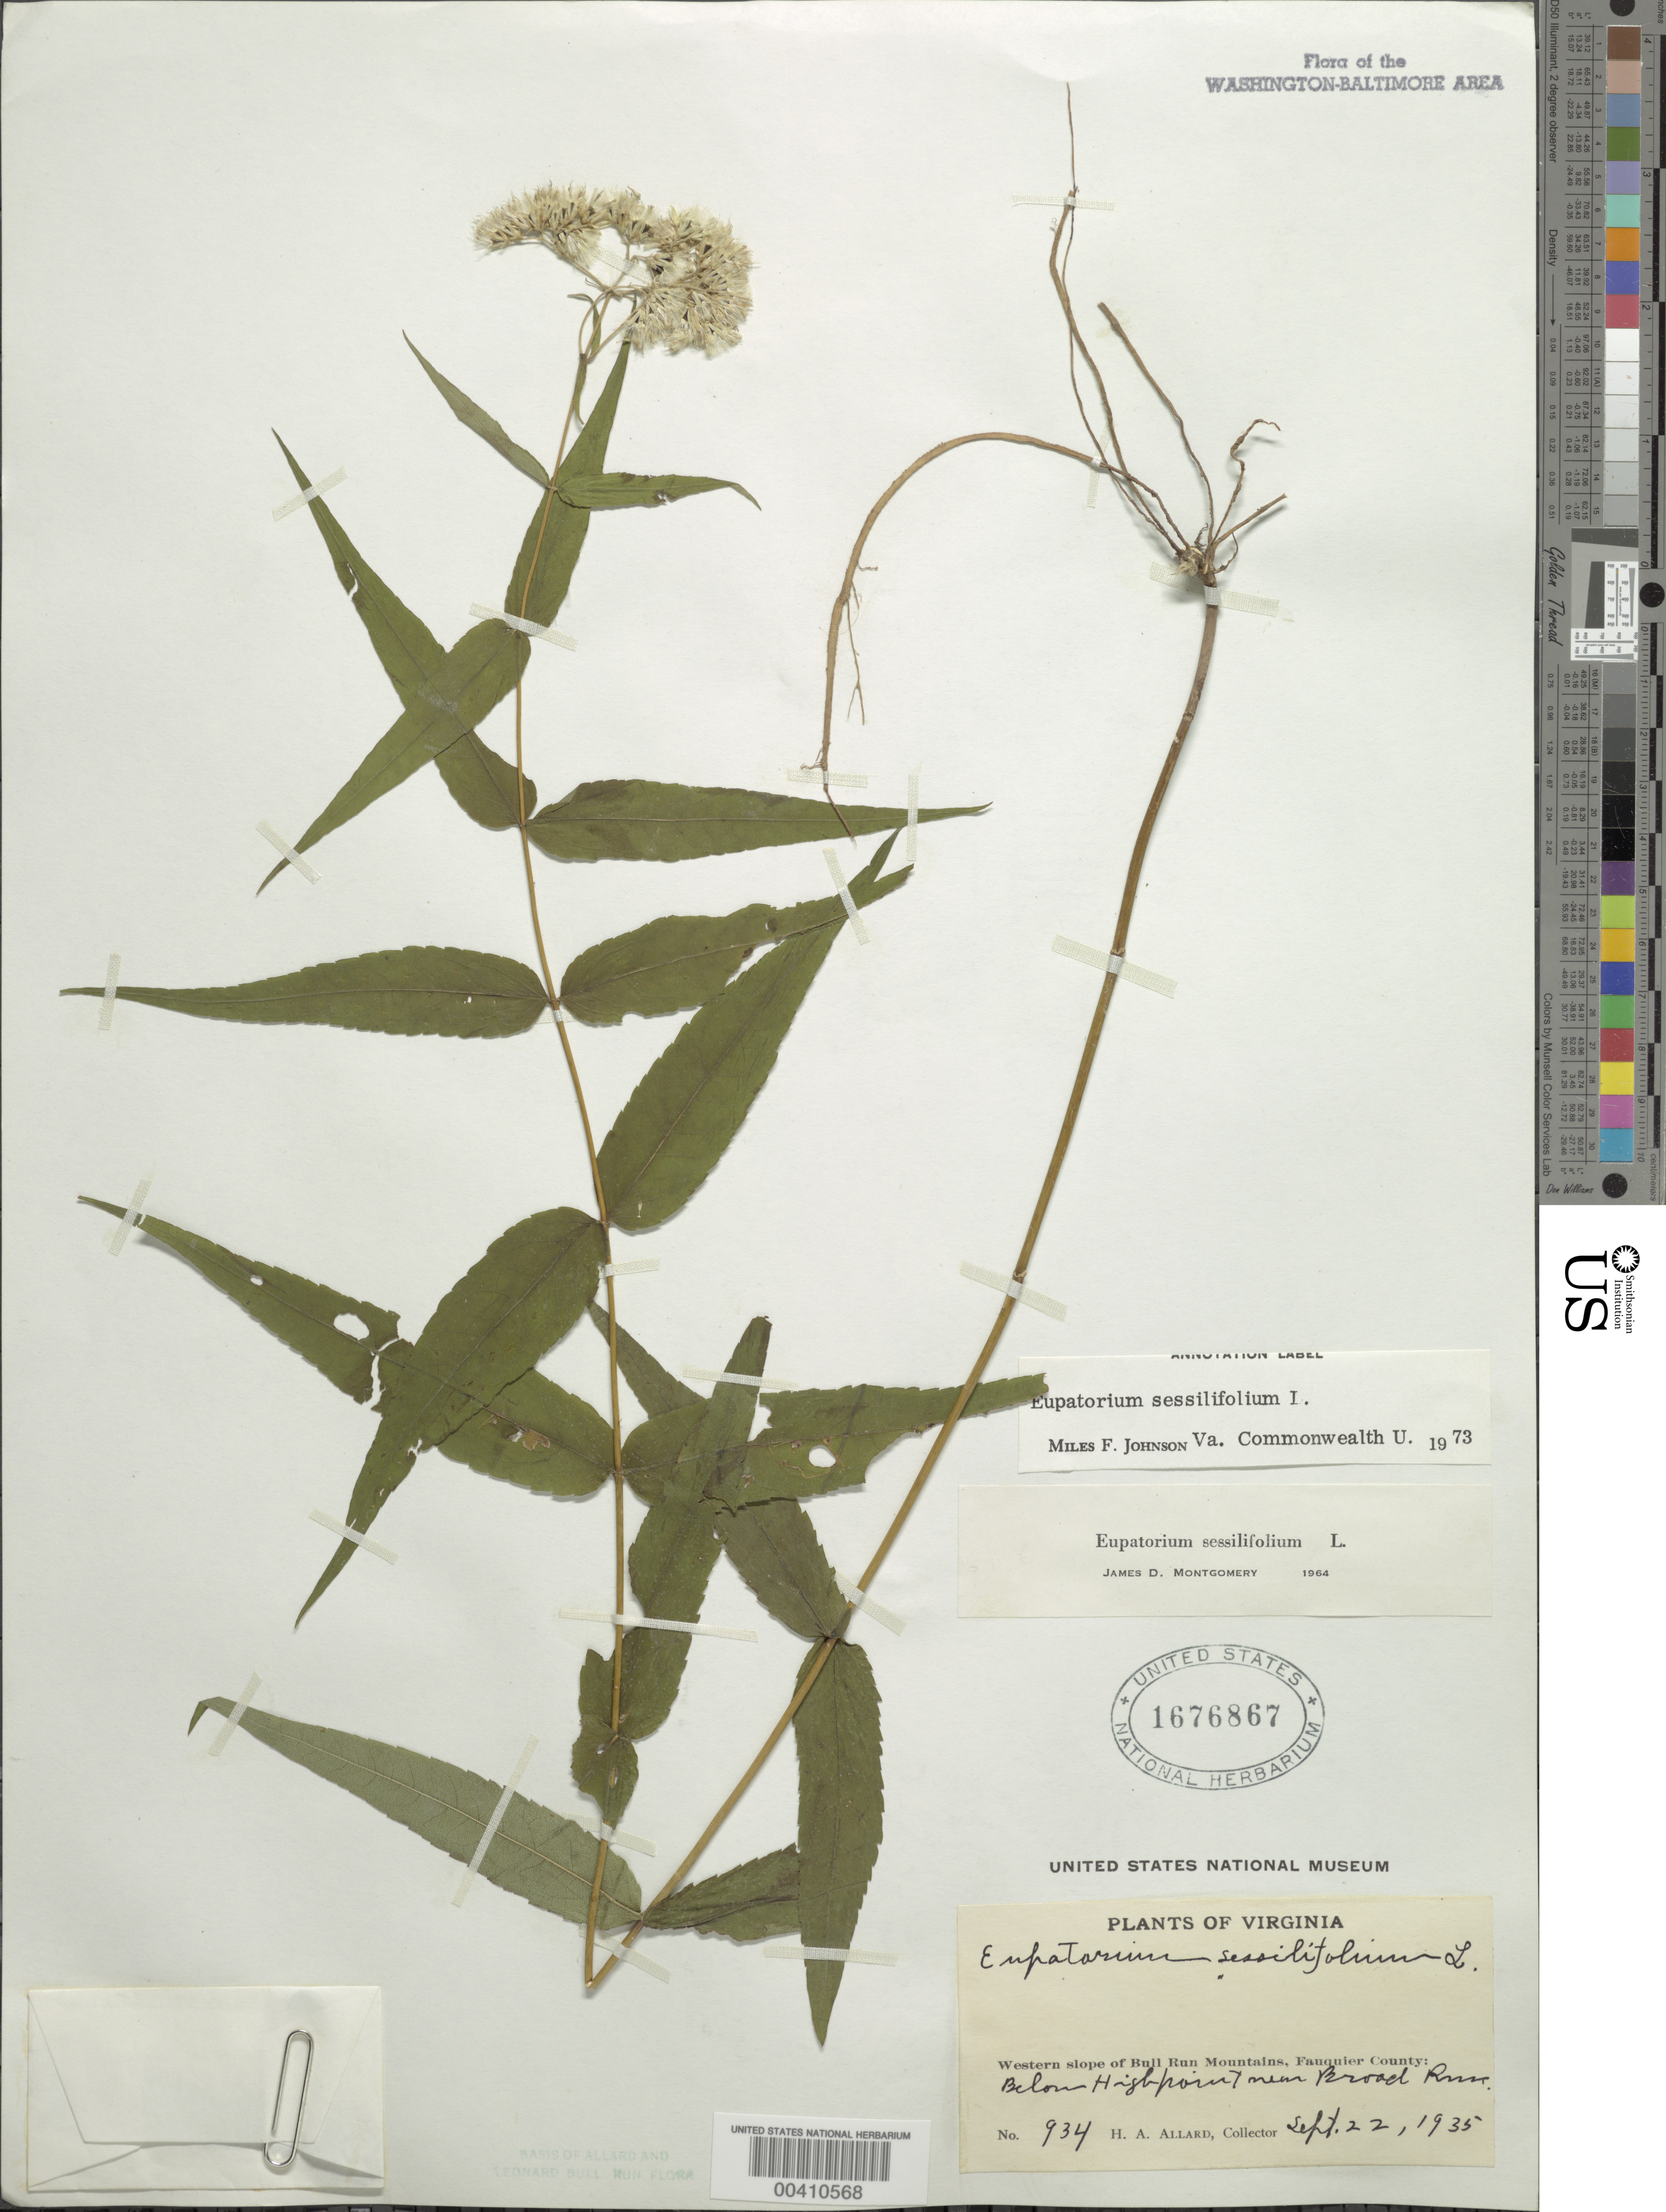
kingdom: Plantae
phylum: Tracheophyta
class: Magnoliopsida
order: Asterales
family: Asteraceae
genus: Eupatorium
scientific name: Eupatorium sessilifolium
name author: L.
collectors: H. A. Allard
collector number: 934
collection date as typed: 22 Sep 1935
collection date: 1935-09-22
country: United States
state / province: Virginia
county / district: Fauquier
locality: Broad Run Station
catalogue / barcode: US 1676867